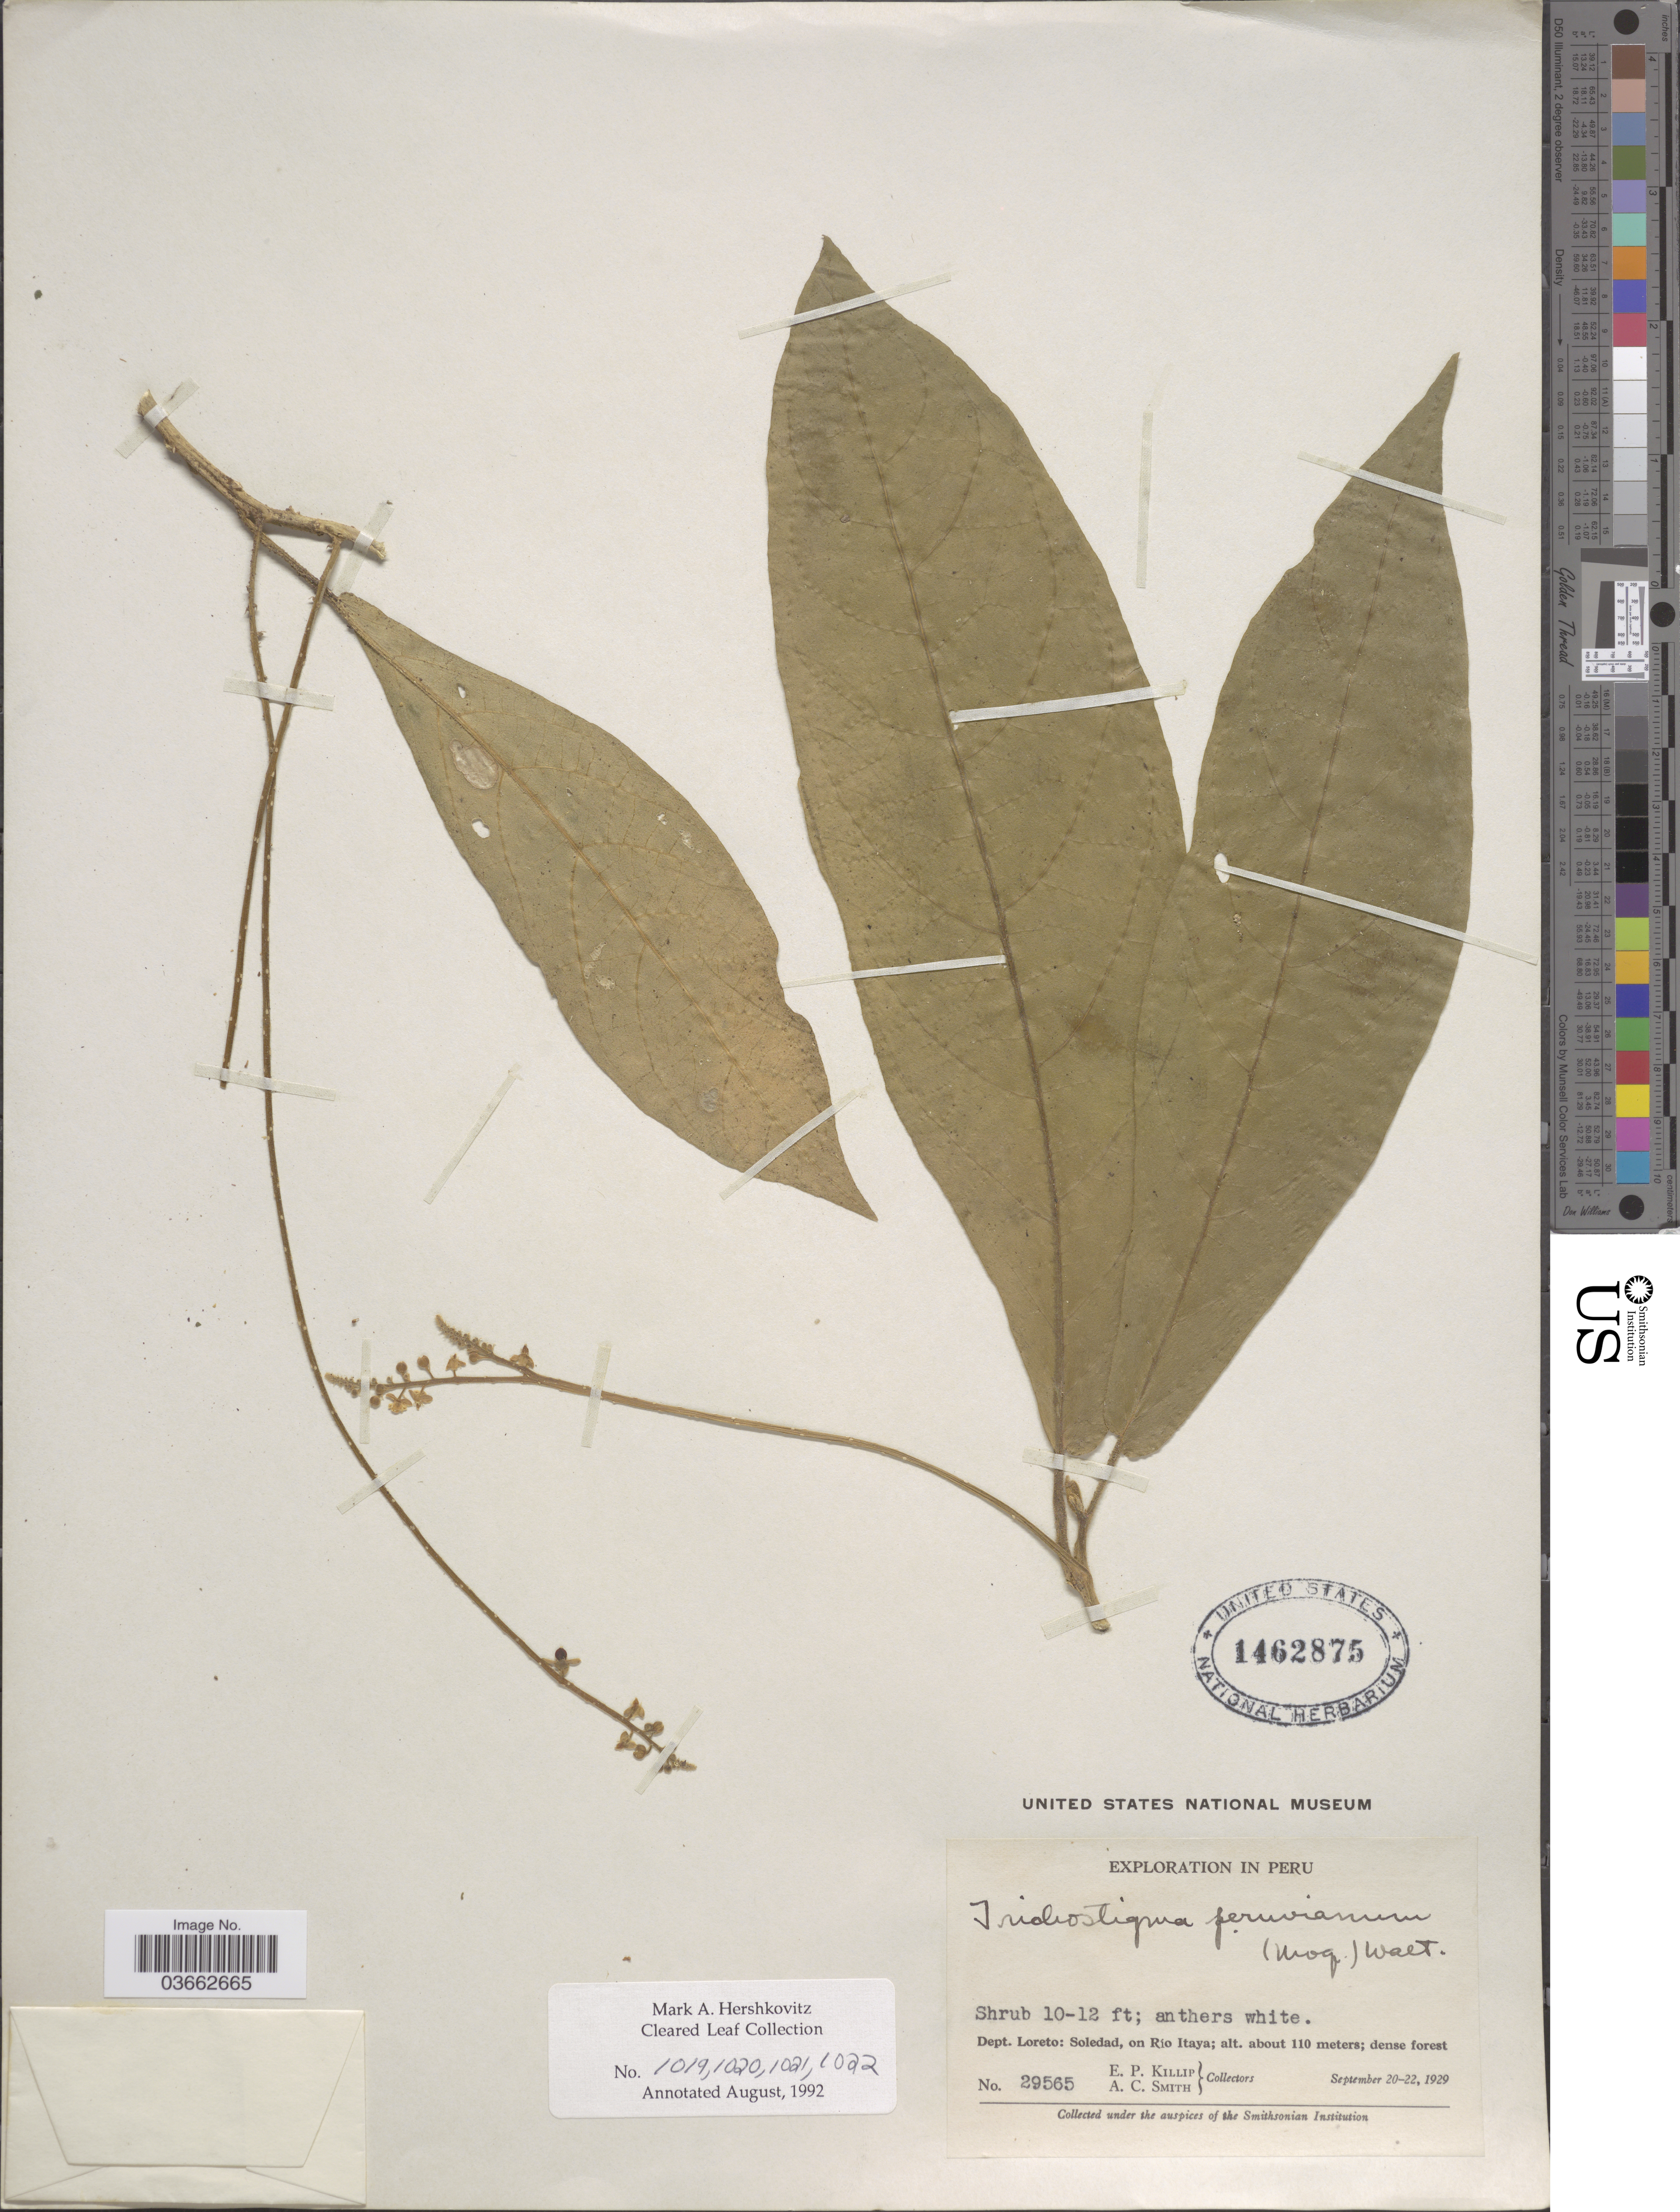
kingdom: Plantae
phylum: Tracheophyta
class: Magnoliopsida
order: Caryophyllales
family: Phytolaccaceae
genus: Trichostigma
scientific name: Trichostigma peruvianum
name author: (Moq.) H. Walter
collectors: E. P. Killip & A. C. Smith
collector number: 29565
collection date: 1929-09-20/1929-09-22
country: Peru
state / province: Loreto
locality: Dept. Loreto: Soledad, on Río Itaya.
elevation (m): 110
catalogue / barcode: US 1462875